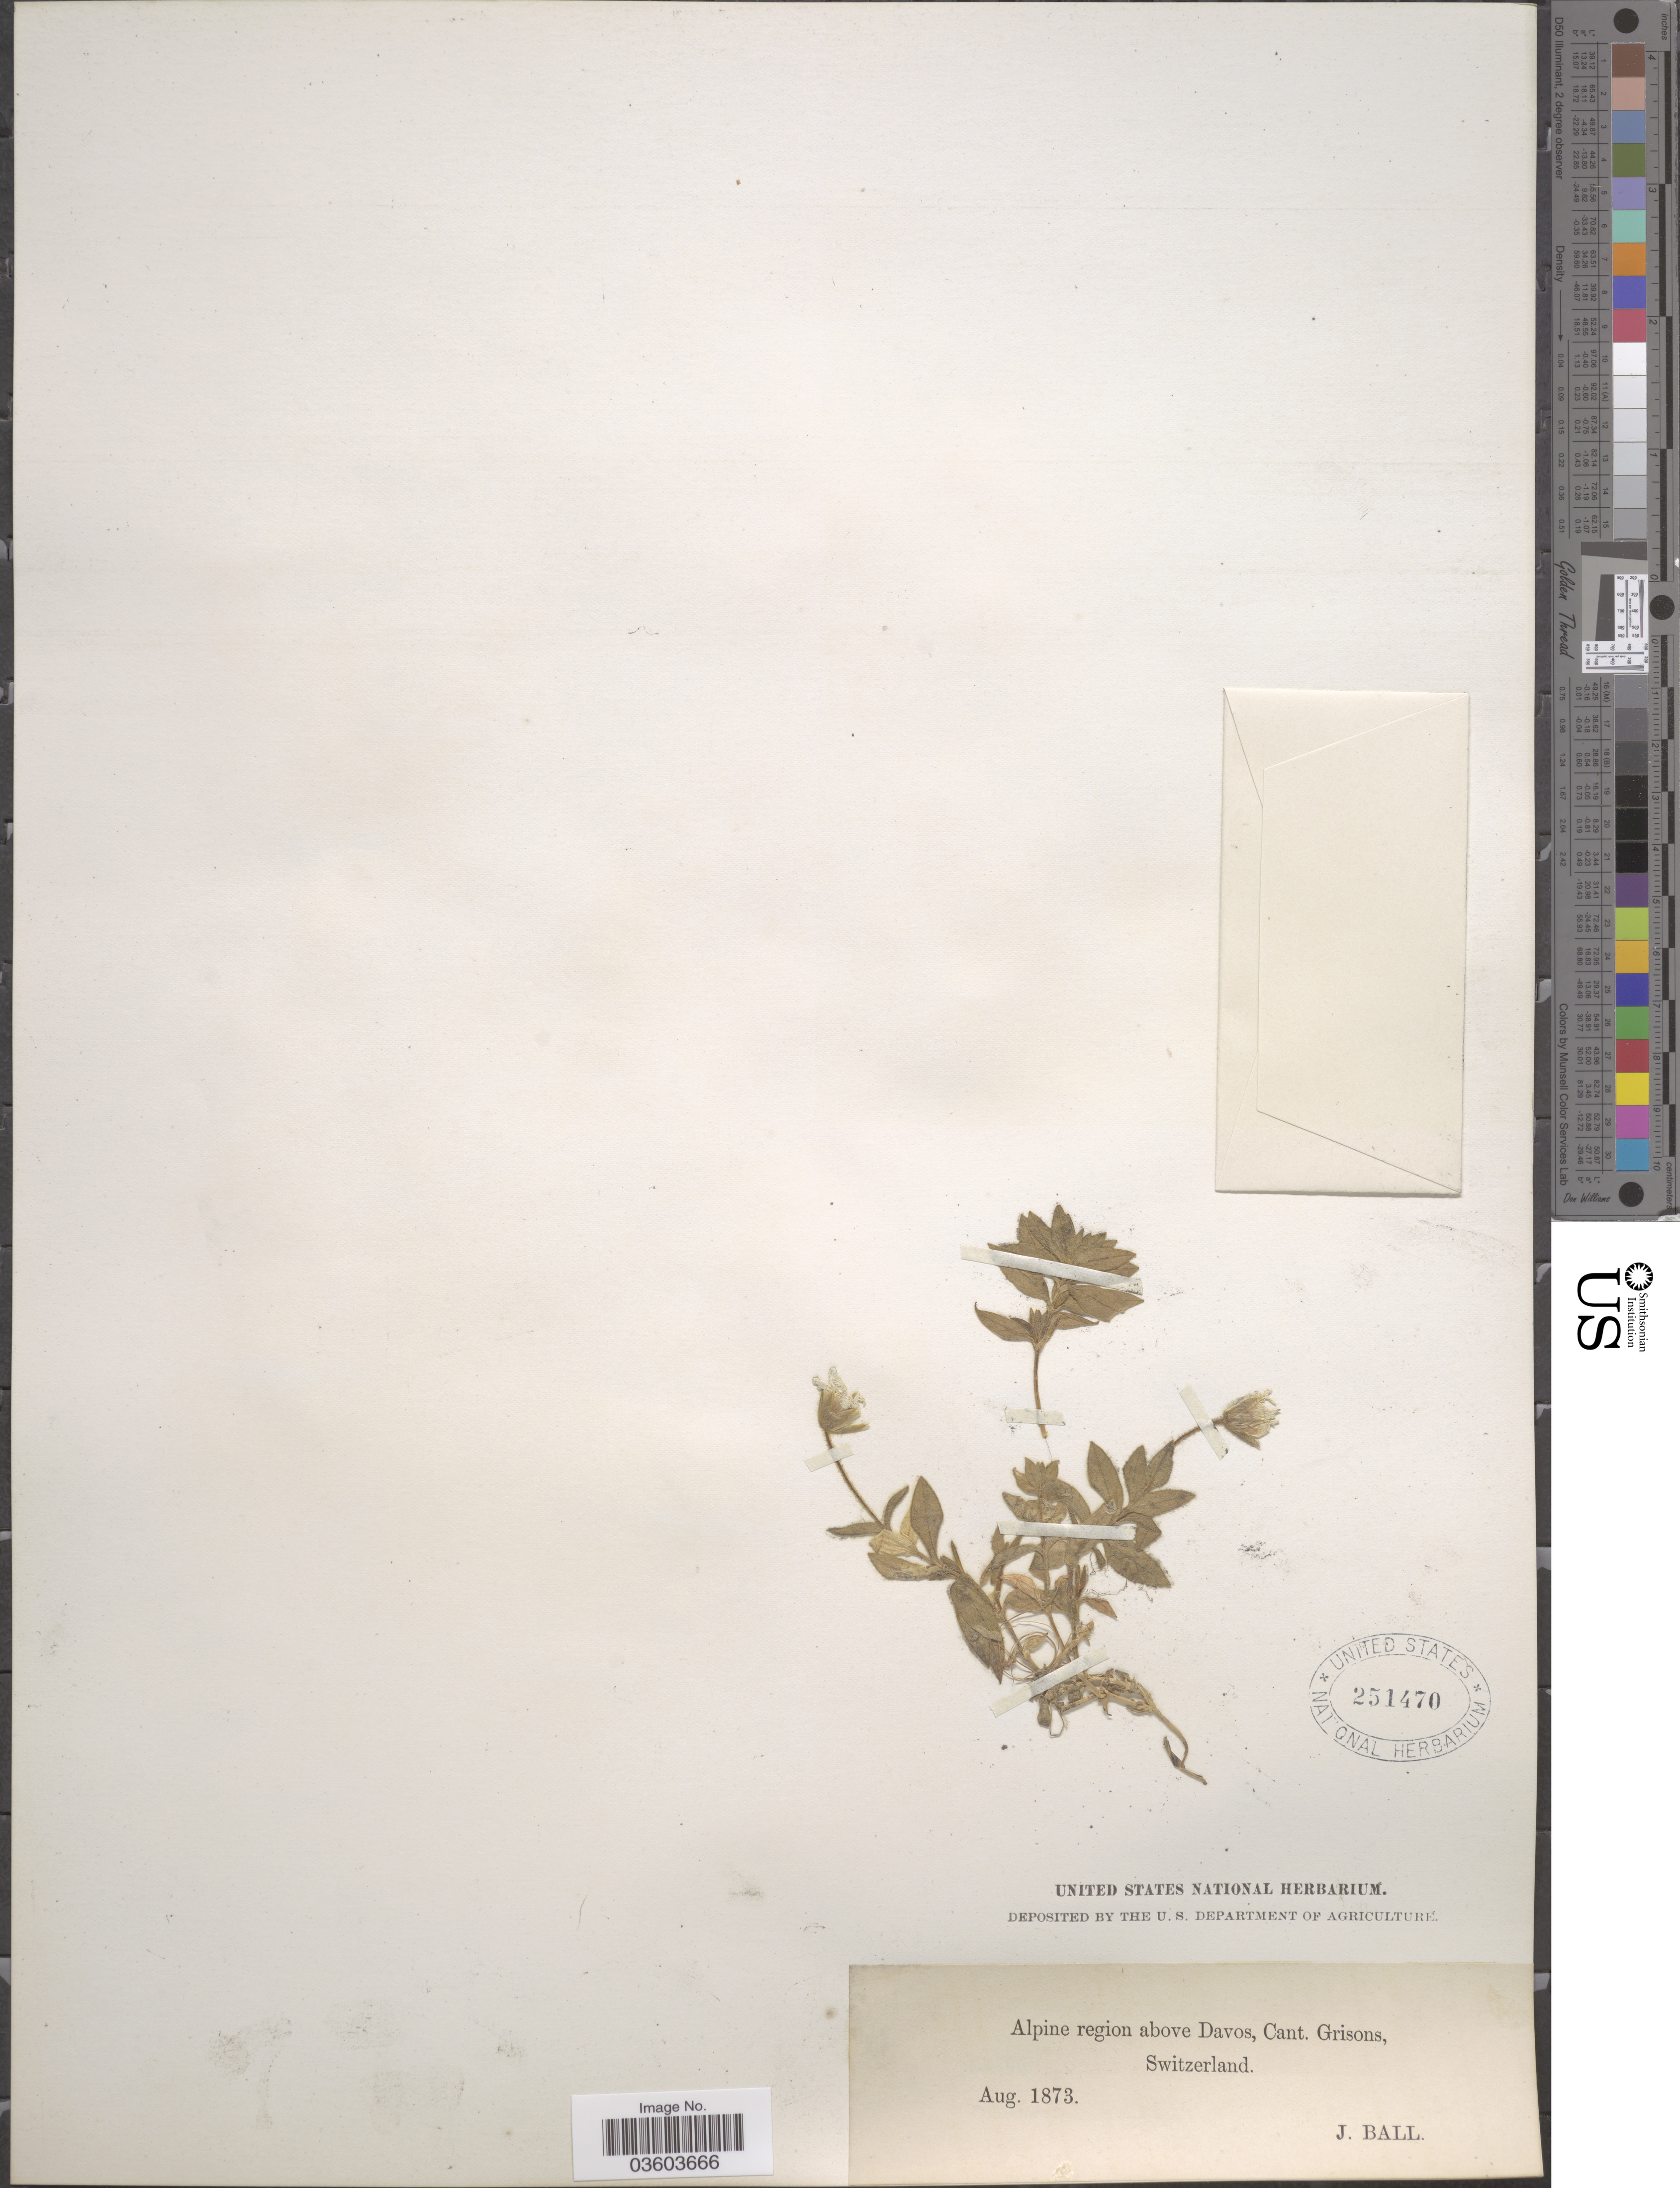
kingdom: Plantae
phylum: Tracheophyta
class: Magnoliopsida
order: Caryophyllales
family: Caryophyllaceae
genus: Cerastium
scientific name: Cerastium sp.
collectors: J. Ball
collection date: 1873-08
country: Switzerland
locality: Alpine region above Davos, Cant. Grisons.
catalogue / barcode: US 251470